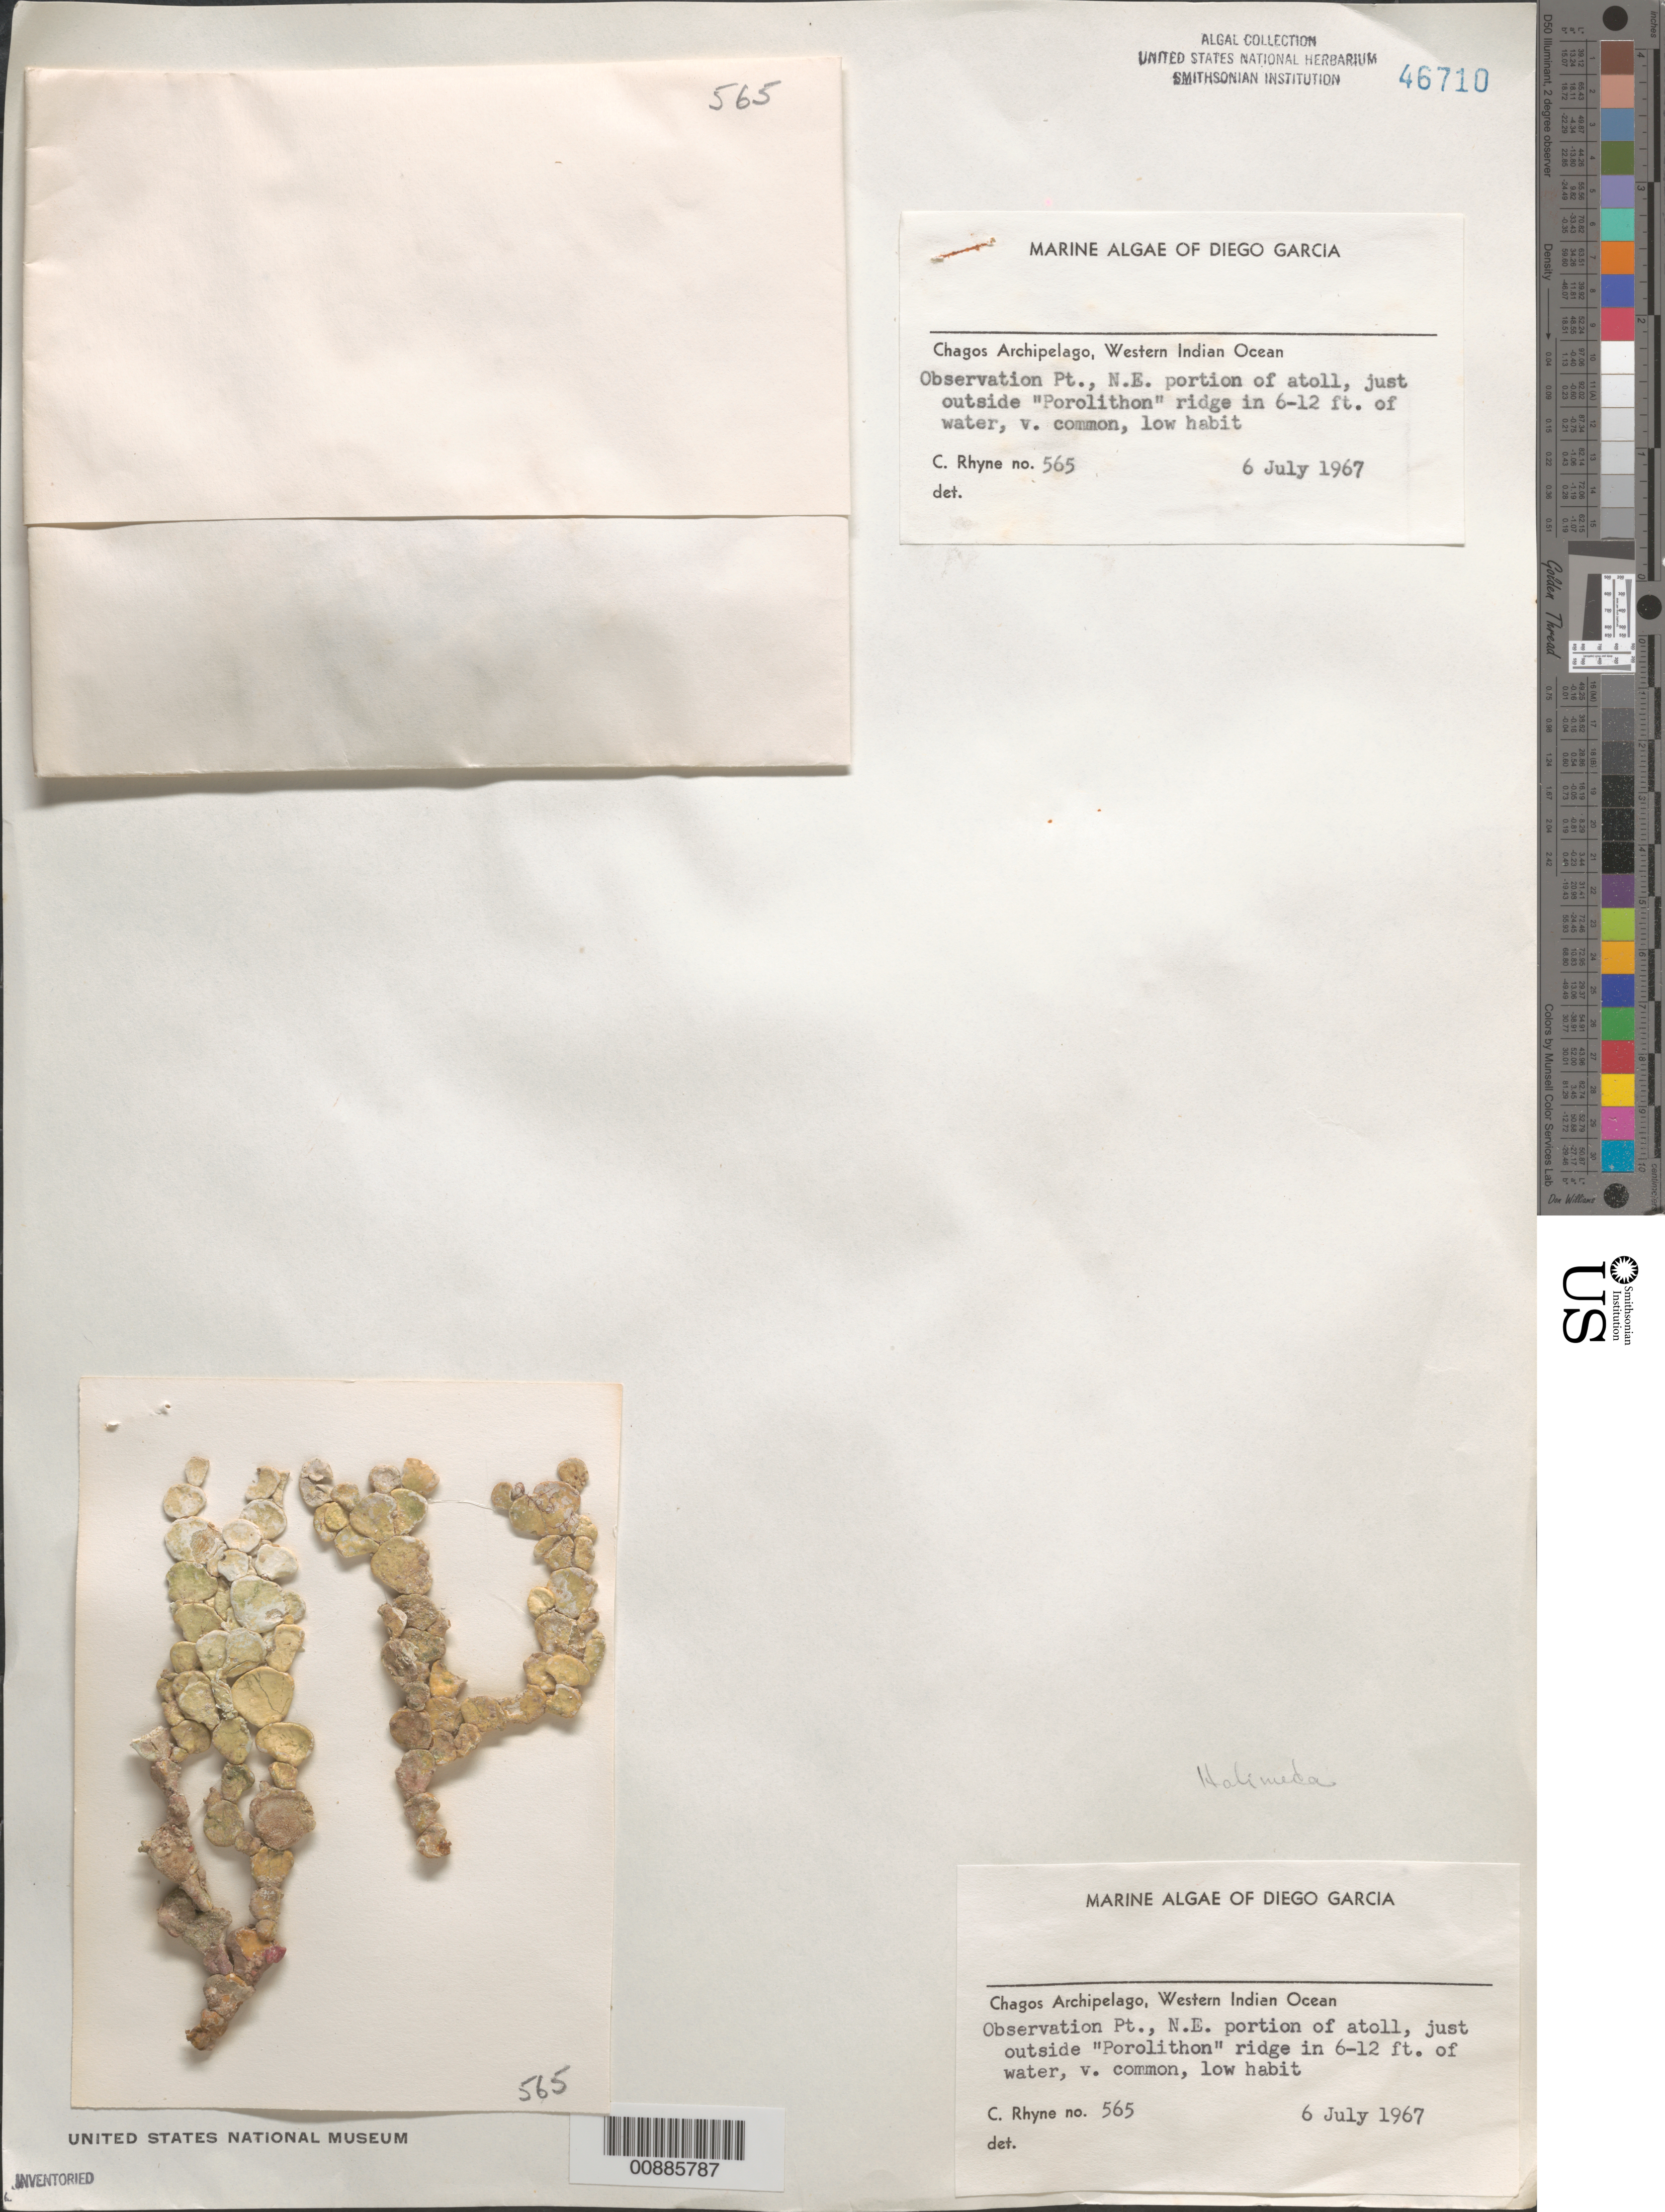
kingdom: Plantae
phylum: Chlorophyta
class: Ulvophyceae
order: Bryopsidales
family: Halimedaceae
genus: Halimeda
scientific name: Halimeda sp.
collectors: C. Rhyne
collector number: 565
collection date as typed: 06 Jul 1967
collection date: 1967-07-06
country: British Indian Ocean Territory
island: Diego Garcia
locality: Observation Point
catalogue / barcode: US 46710